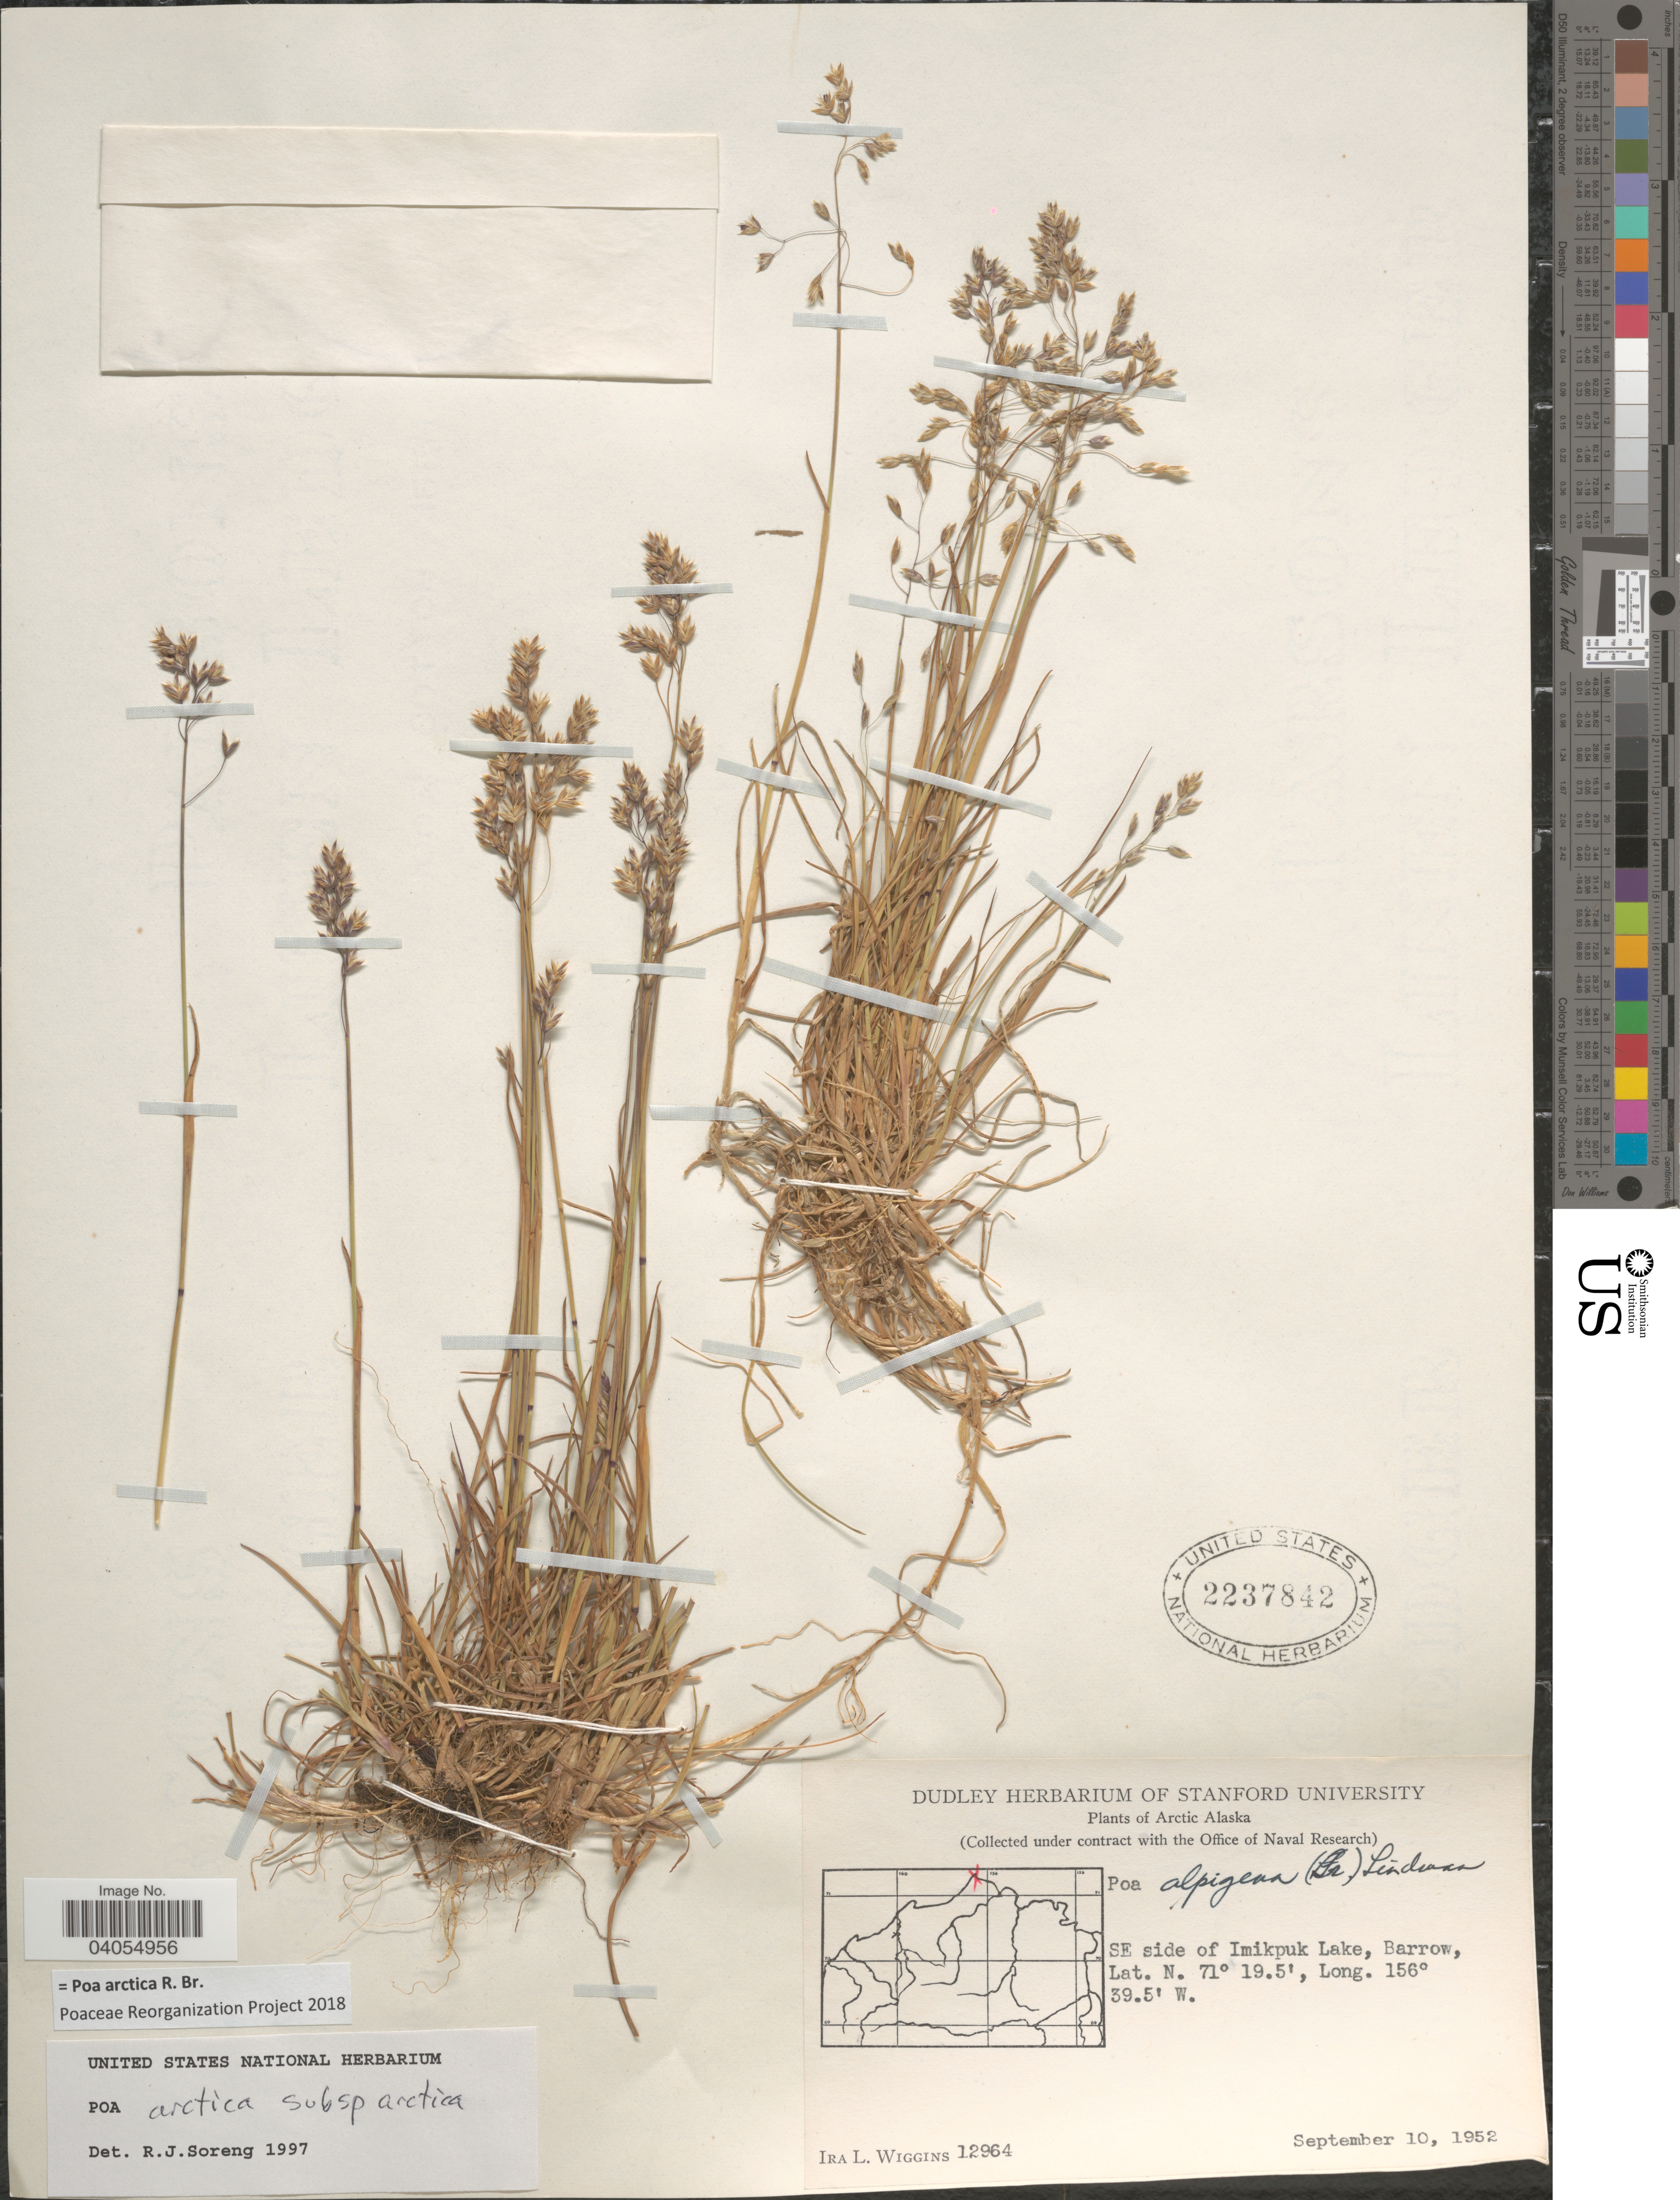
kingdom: Plantae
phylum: Tracheophyta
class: Liliopsida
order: Poales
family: Poaceae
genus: Poa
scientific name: Poa arctica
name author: R. Br.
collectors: I. L. Wiggins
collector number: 12964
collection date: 1952-09-10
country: United States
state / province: Alaska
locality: Arctic Alaska. SE side of Imikpuk Lake, Barrow.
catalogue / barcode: US 2237842